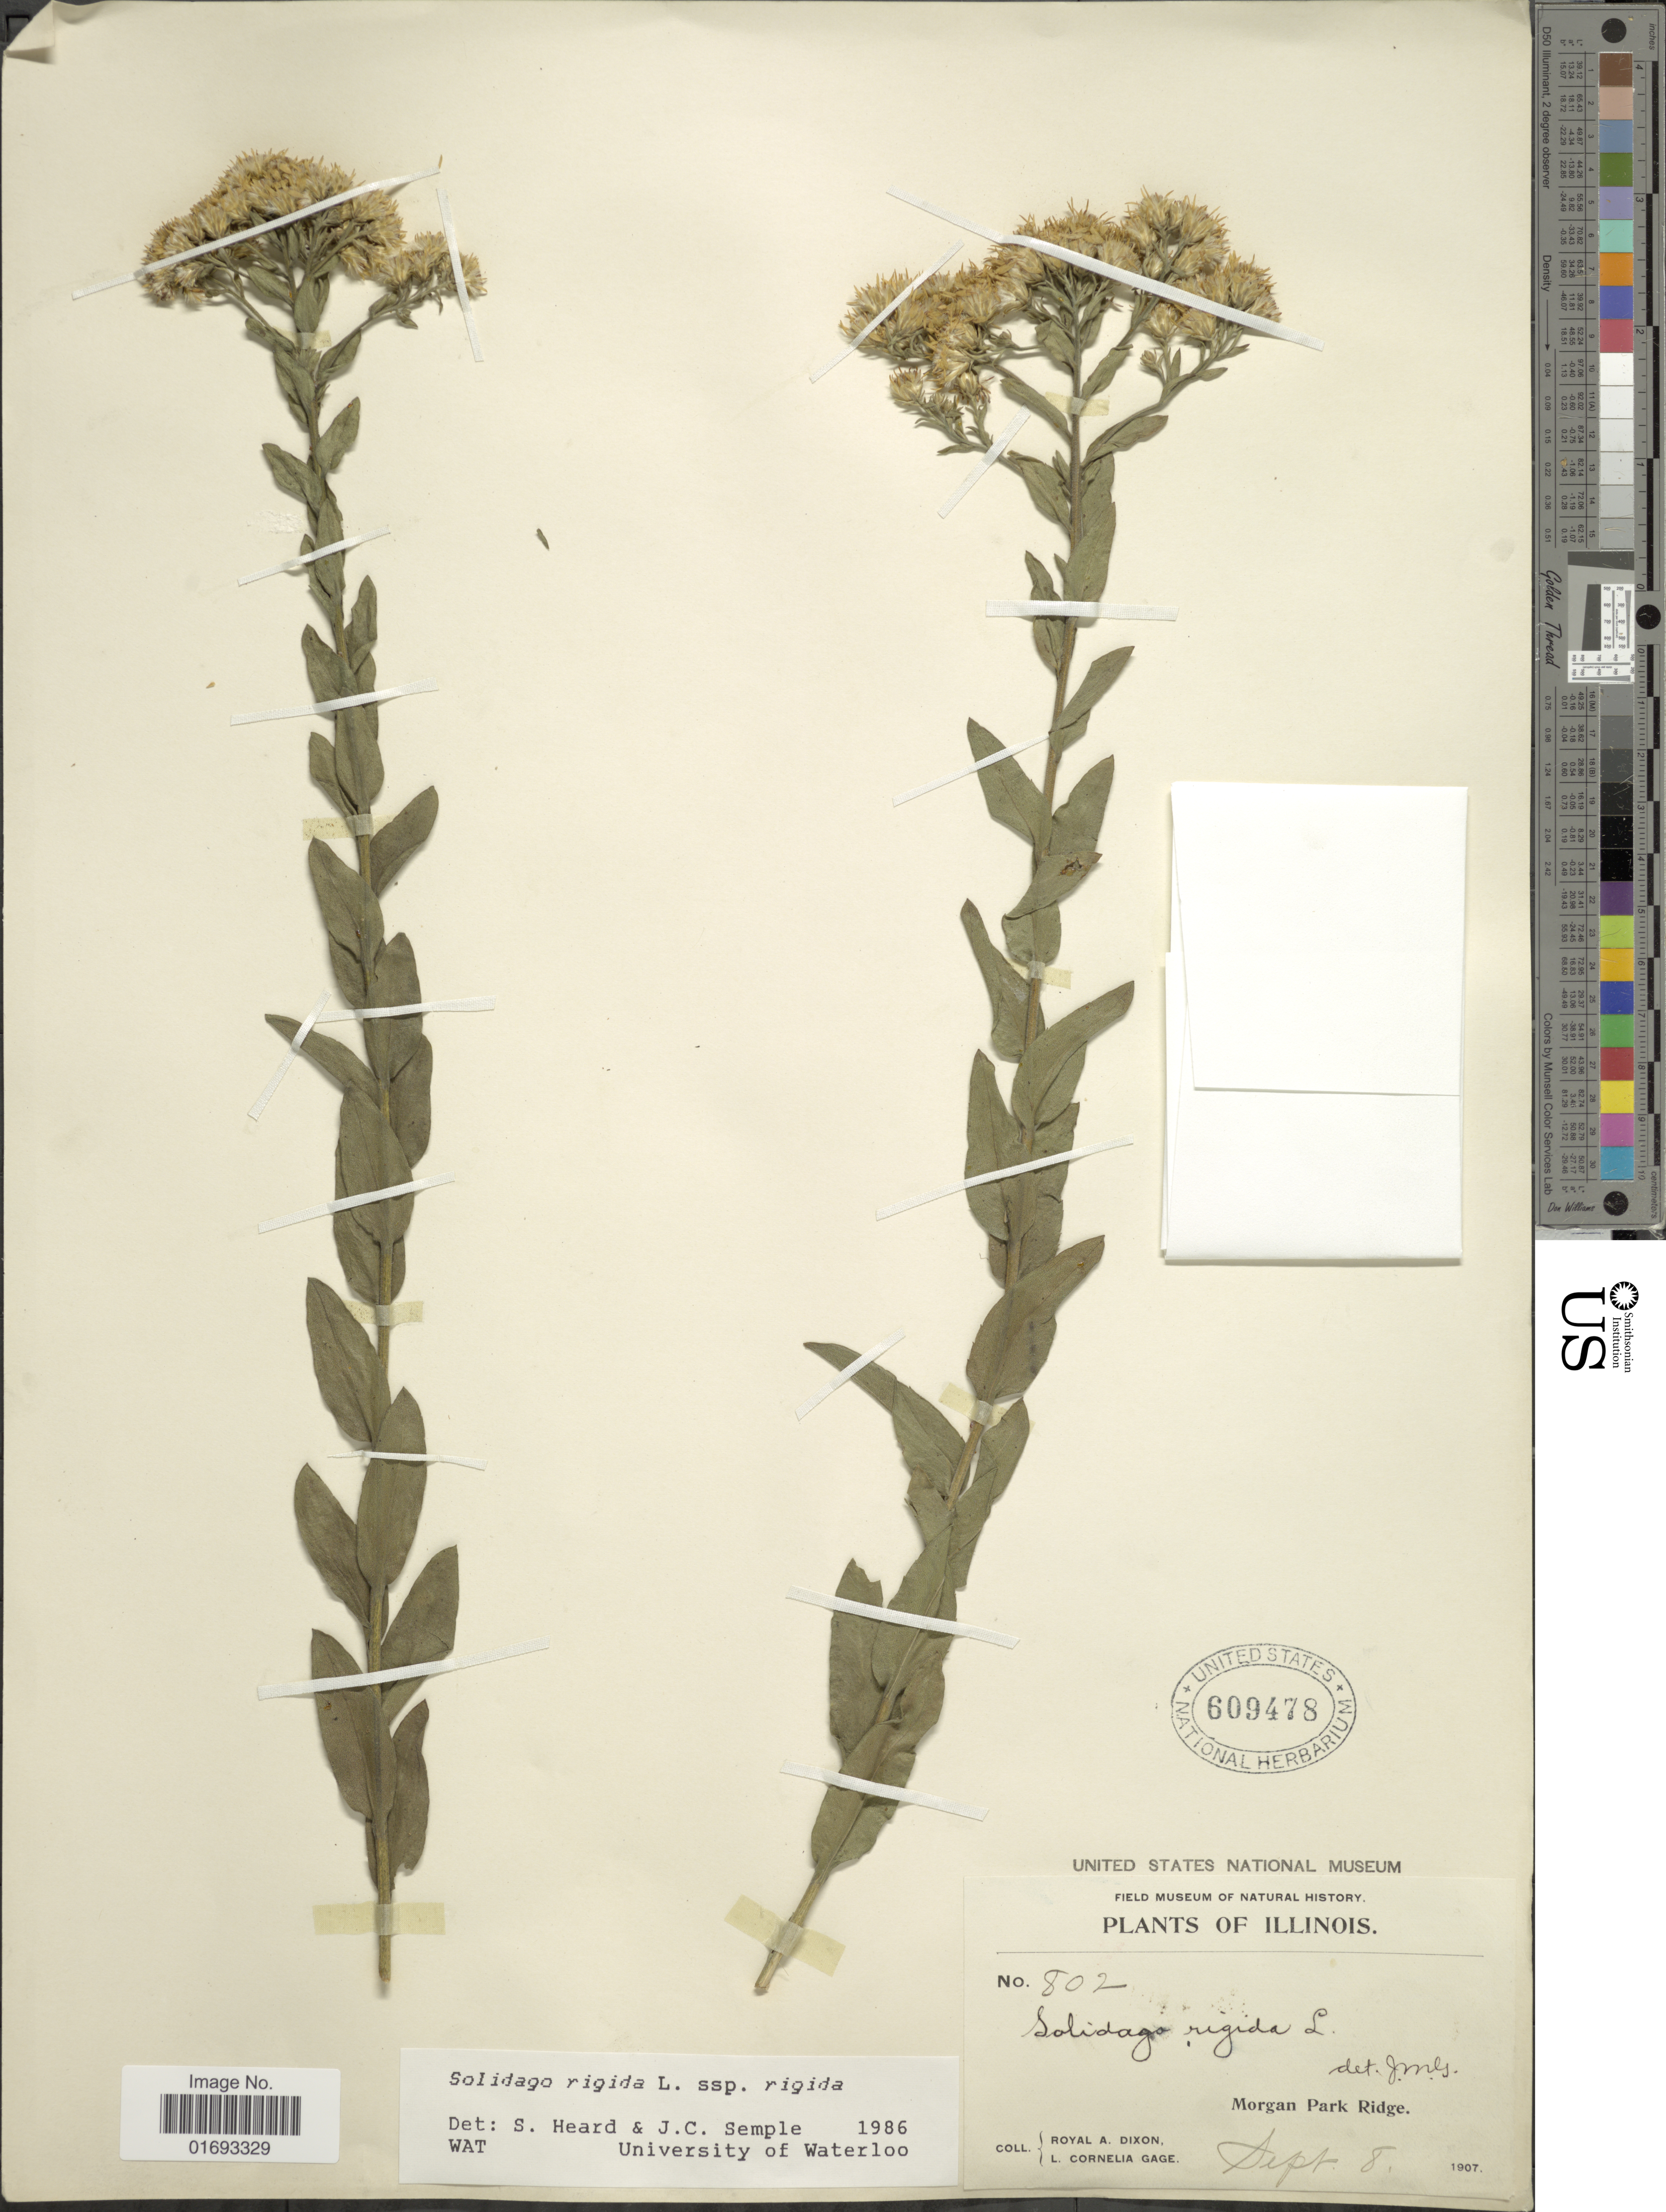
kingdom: Plantae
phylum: Tracheophyta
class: Magnoliopsida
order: Asterales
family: Asteraceae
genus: Oligoneuron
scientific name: Oligoneuron rigidum var. rigidum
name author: (L.) Small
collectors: R. A. Dixon & L. Gage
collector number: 802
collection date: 1907-09-08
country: United States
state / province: Illinois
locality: Morgan Park Ridge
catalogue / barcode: US 609478